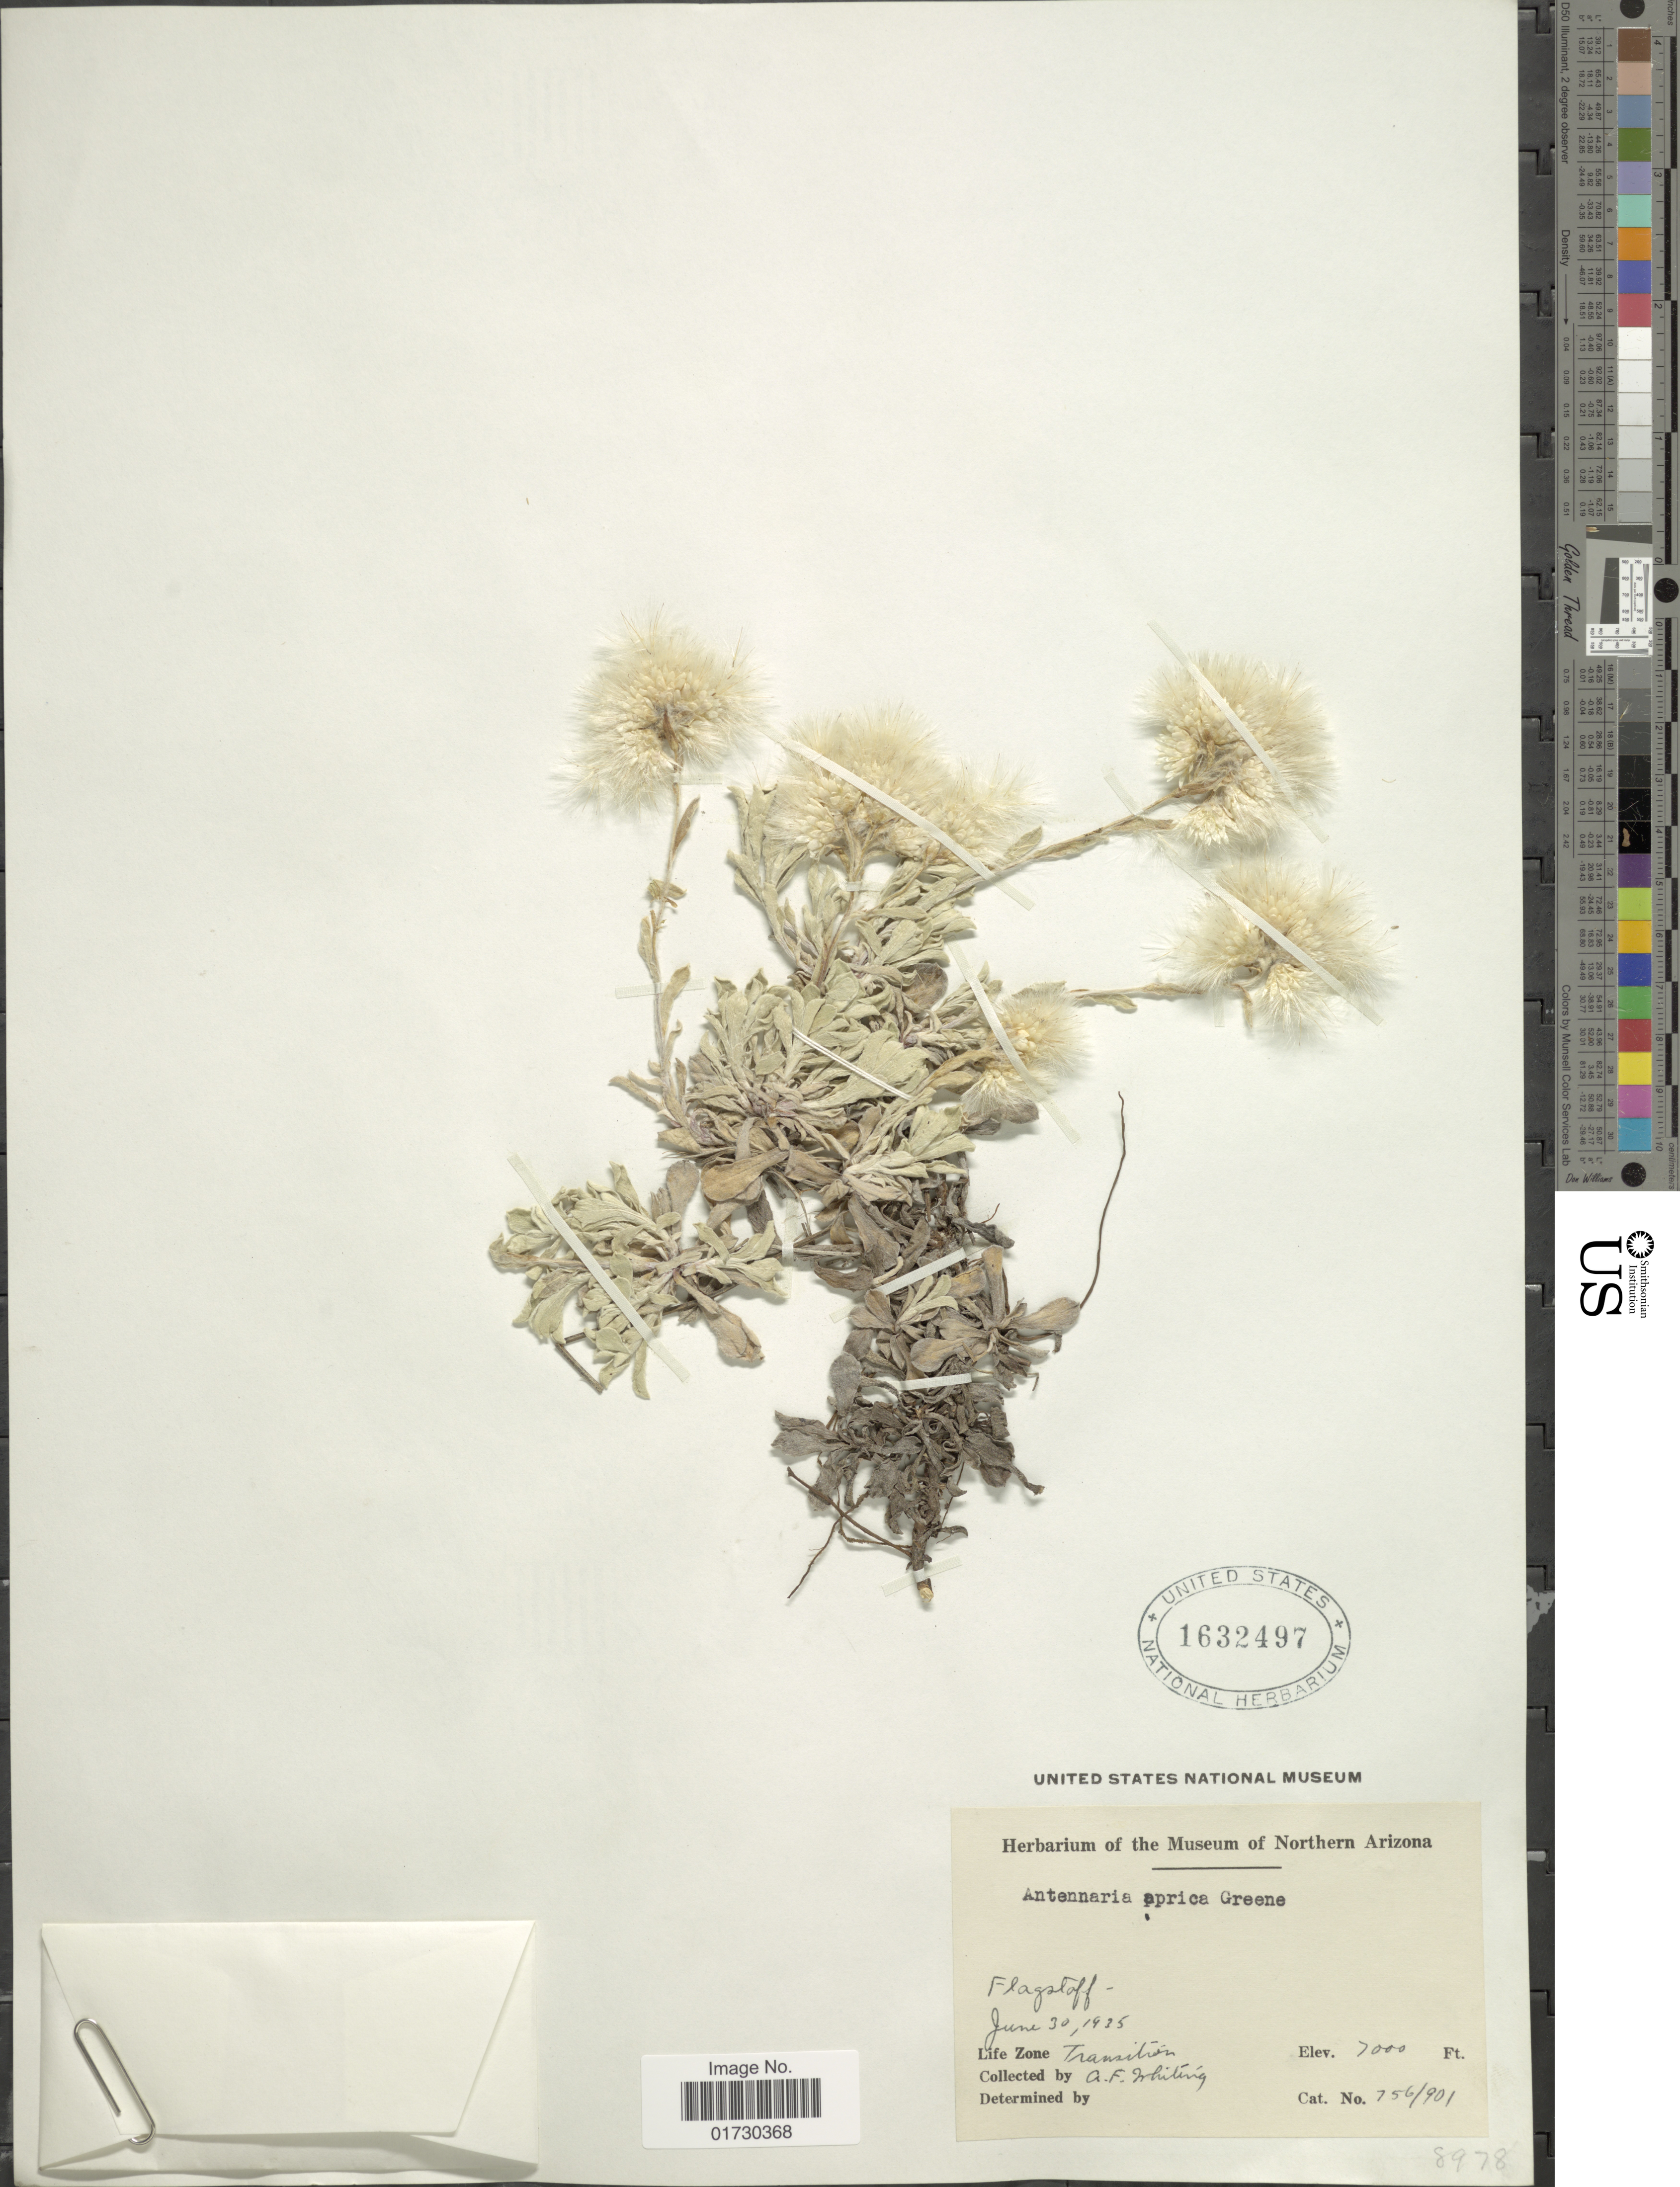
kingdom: Plantae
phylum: Tracheophyta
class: Magnoliopsida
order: Asterales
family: Asteraceae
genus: Antennaria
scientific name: Antennaria aprica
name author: Greene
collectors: A. F. Whiting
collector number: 756/901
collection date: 1935-06-30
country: United States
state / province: Arizona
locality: Flagstaff, Life Zone Transition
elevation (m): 2134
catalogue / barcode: US 1632497